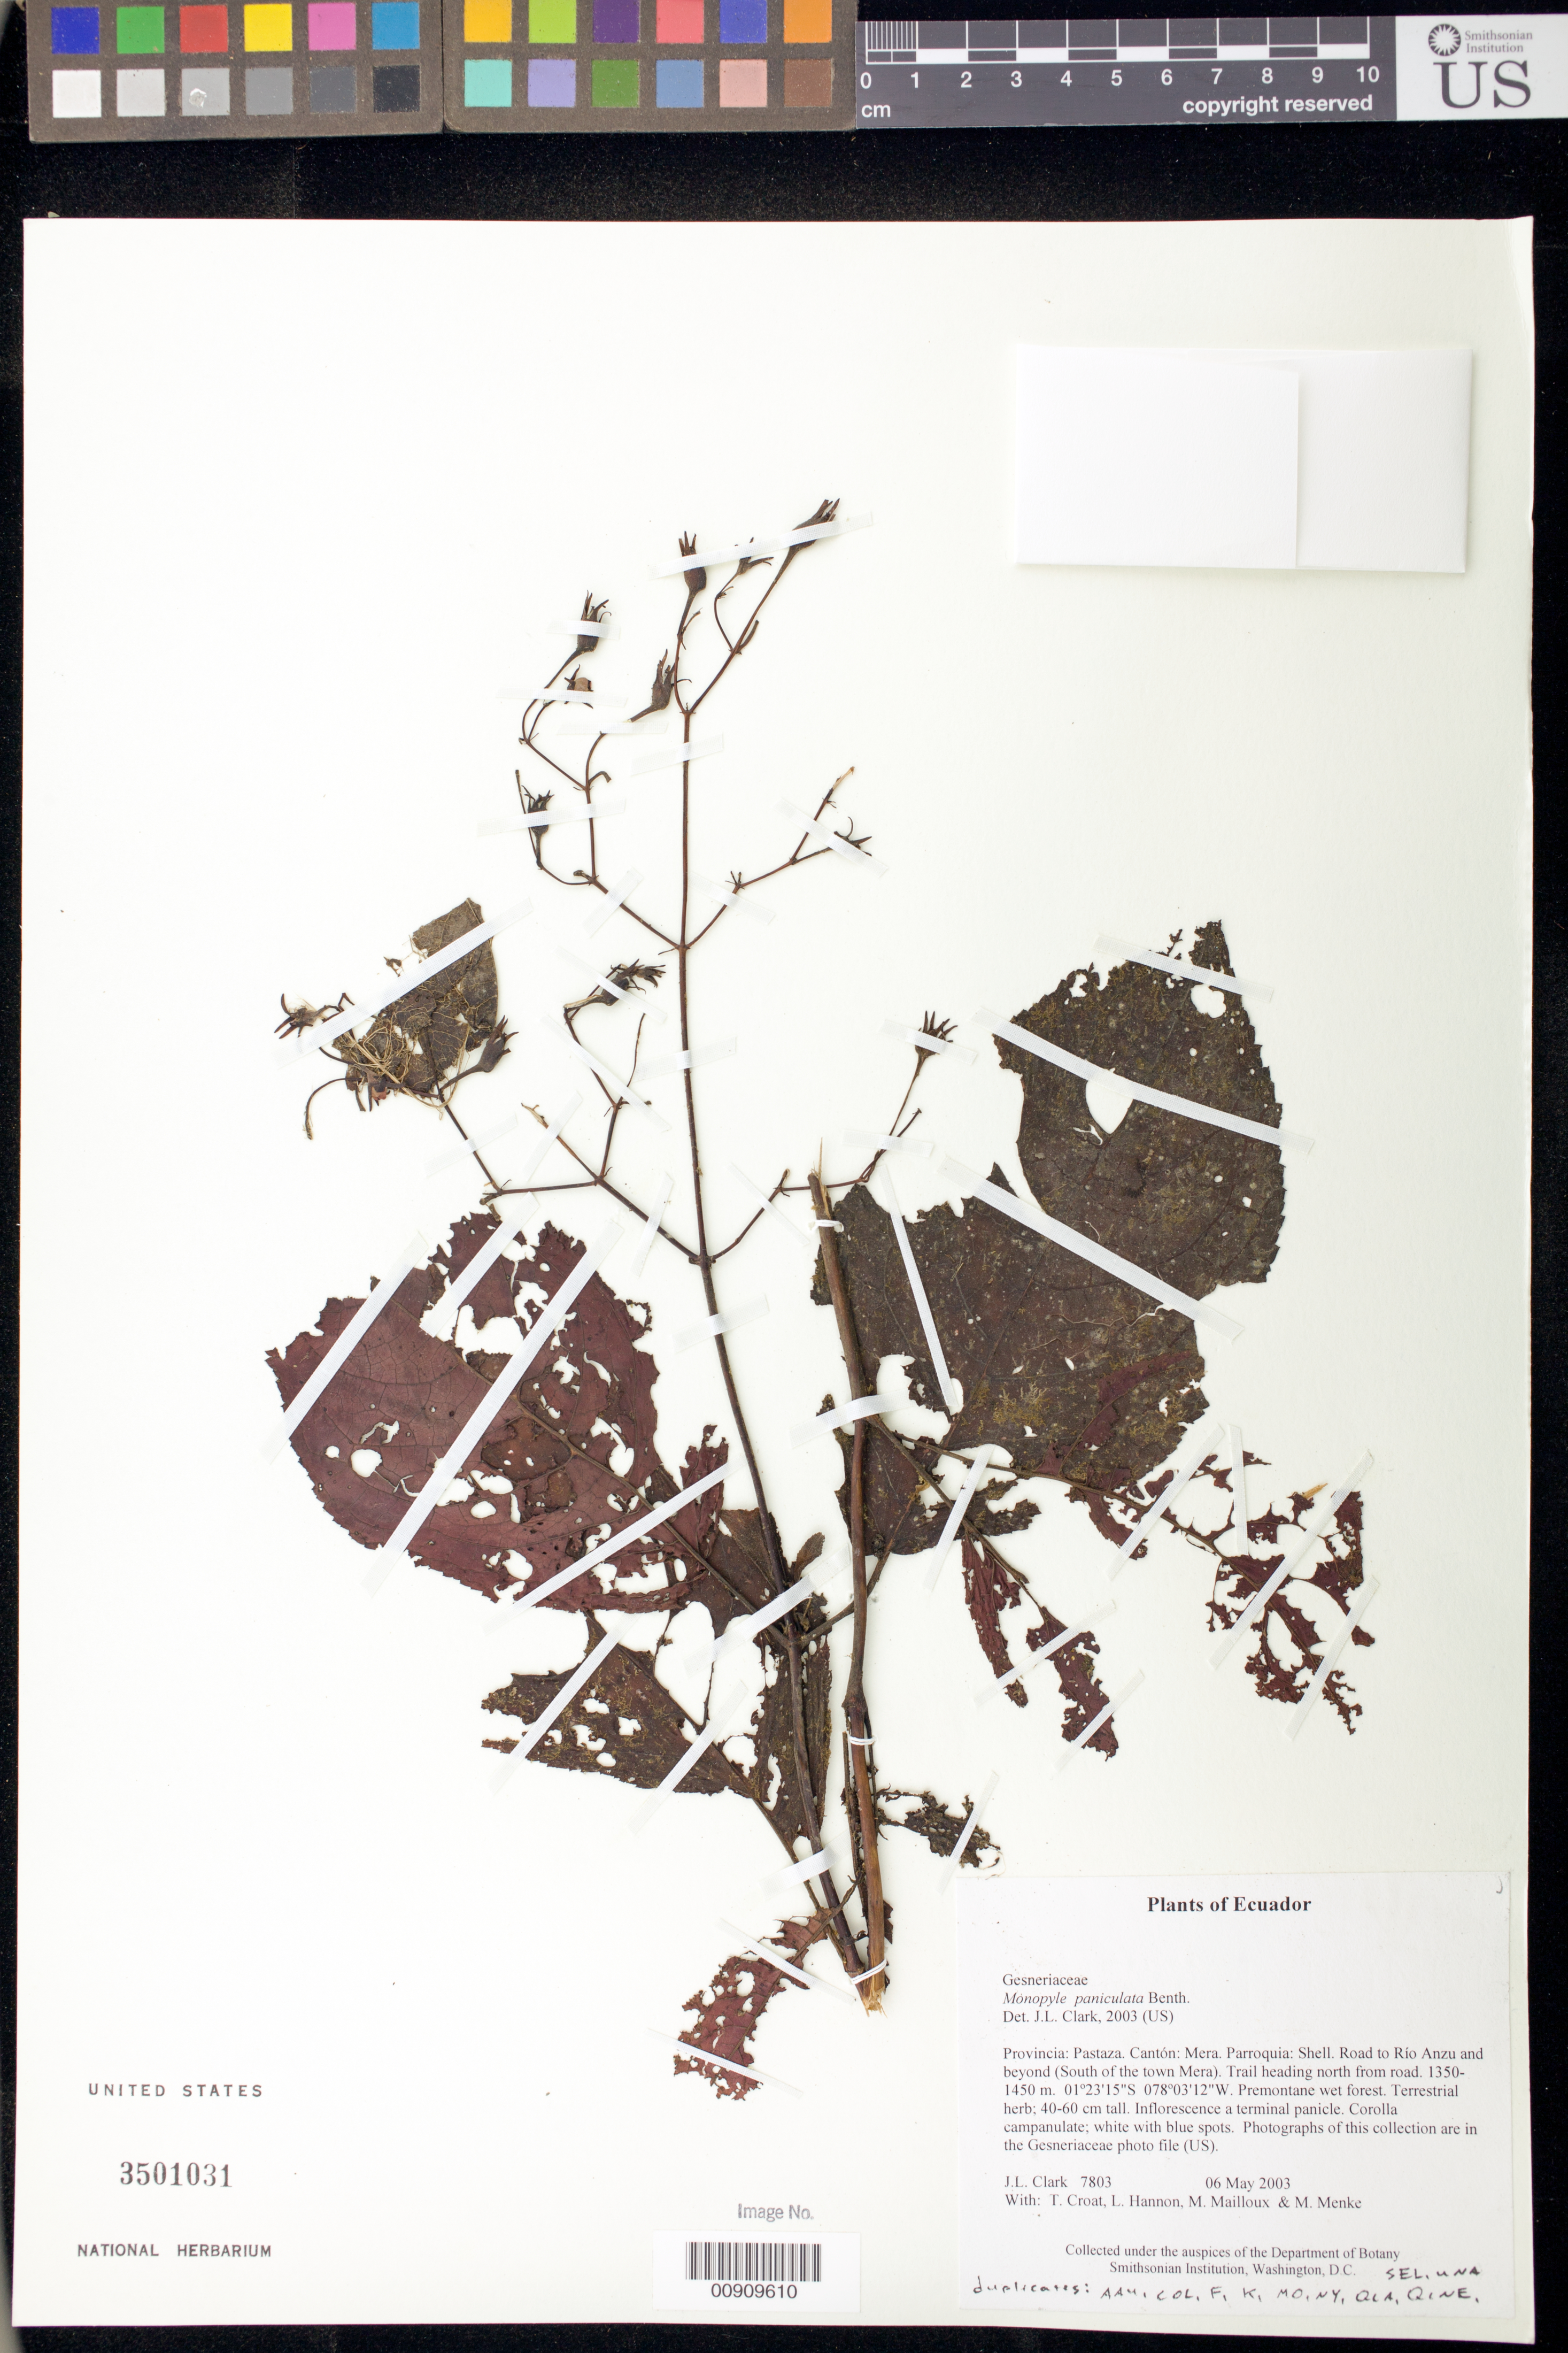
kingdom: Plantae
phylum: Tracheophyta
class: Magnoliopsida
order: Lamiales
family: Gesneriaceae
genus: Monopyle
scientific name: Monopyle paniculata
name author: Benth.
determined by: Clark, J. L., (SEL), The Marie Selby Botanical Garden (UNITED STATES)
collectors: J. L. Clark, T. B. Croat, L. Hannon, M. Mailloux & M. Menke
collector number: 7803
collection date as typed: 06 May 2003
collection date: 2003-05-06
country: Ecuador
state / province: Pastaza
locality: Mera. Parroquia: Shell. Road to Río Anzu and beyond (South of the town Mera). Trail heading north from road.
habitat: Premontane wet forest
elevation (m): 1350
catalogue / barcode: US 3501031